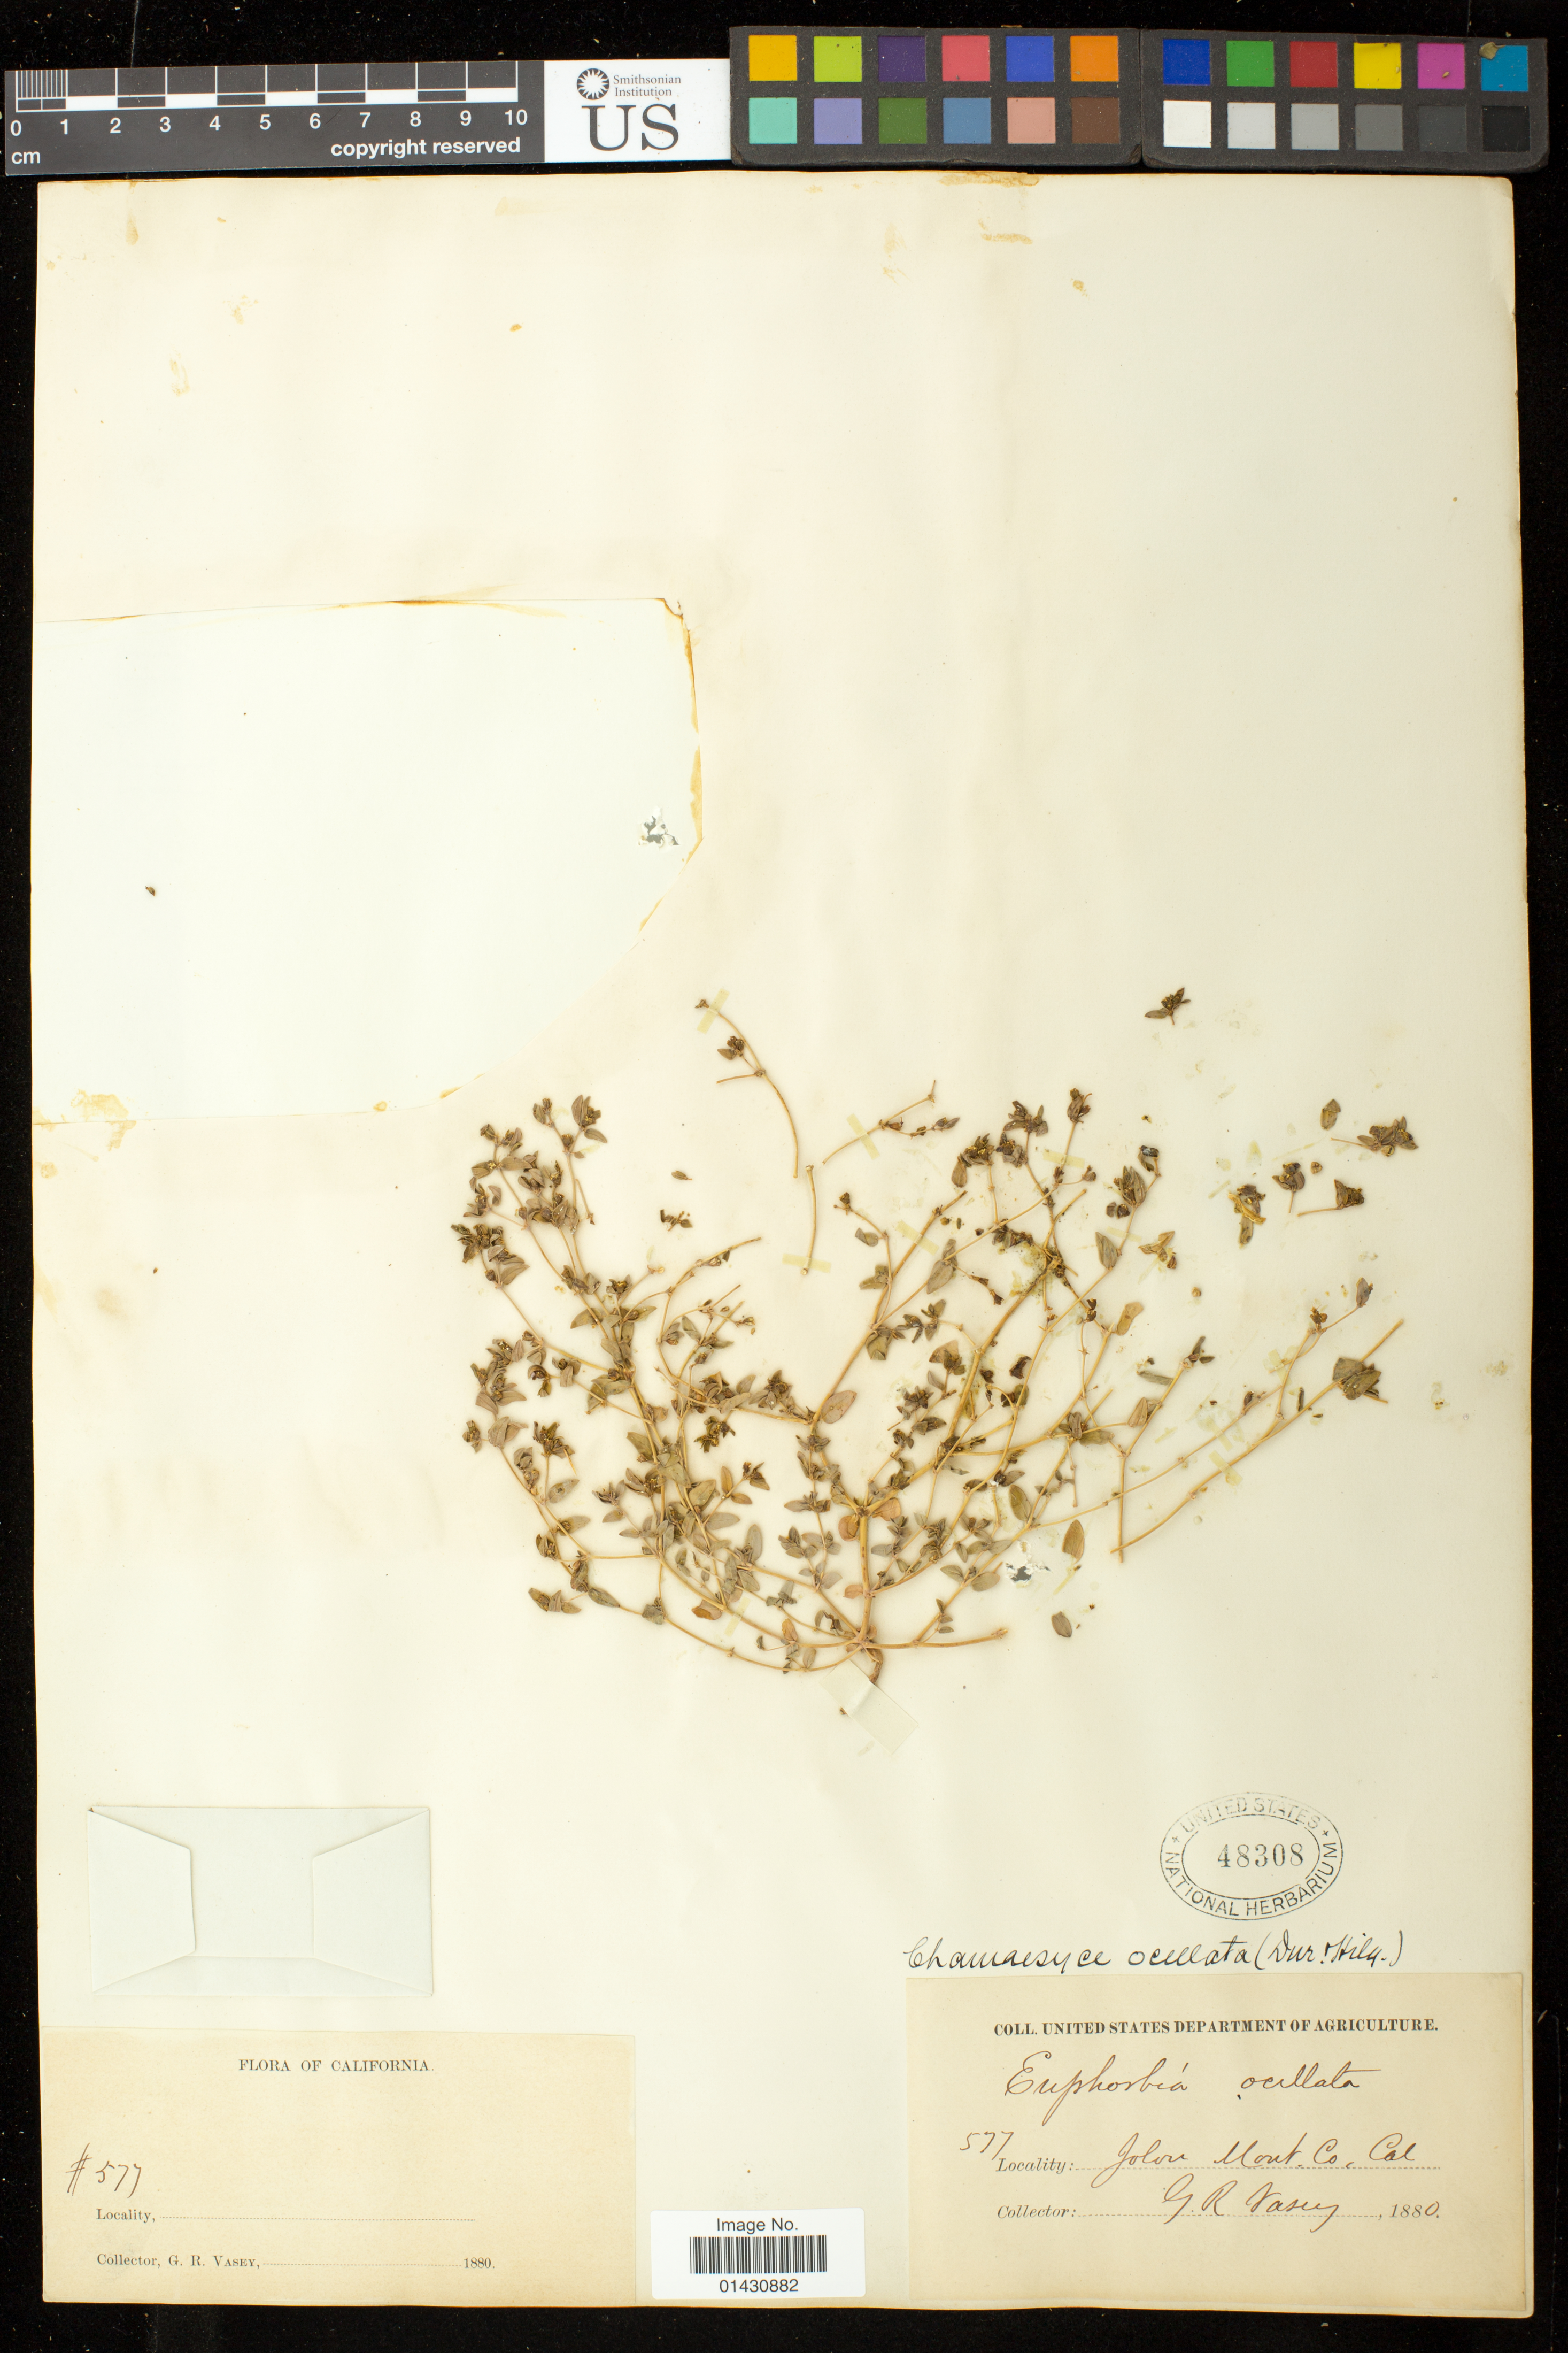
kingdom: Plantae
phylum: Tracheophyta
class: Magnoliopsida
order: Malpighiales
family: Euphorbiaceae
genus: Euphorbia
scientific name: Euphorbia ocellata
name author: Durand & Hilg.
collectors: G. R. Vasey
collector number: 577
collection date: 1880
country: United States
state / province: California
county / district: Monterey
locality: Jolon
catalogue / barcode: US 48308